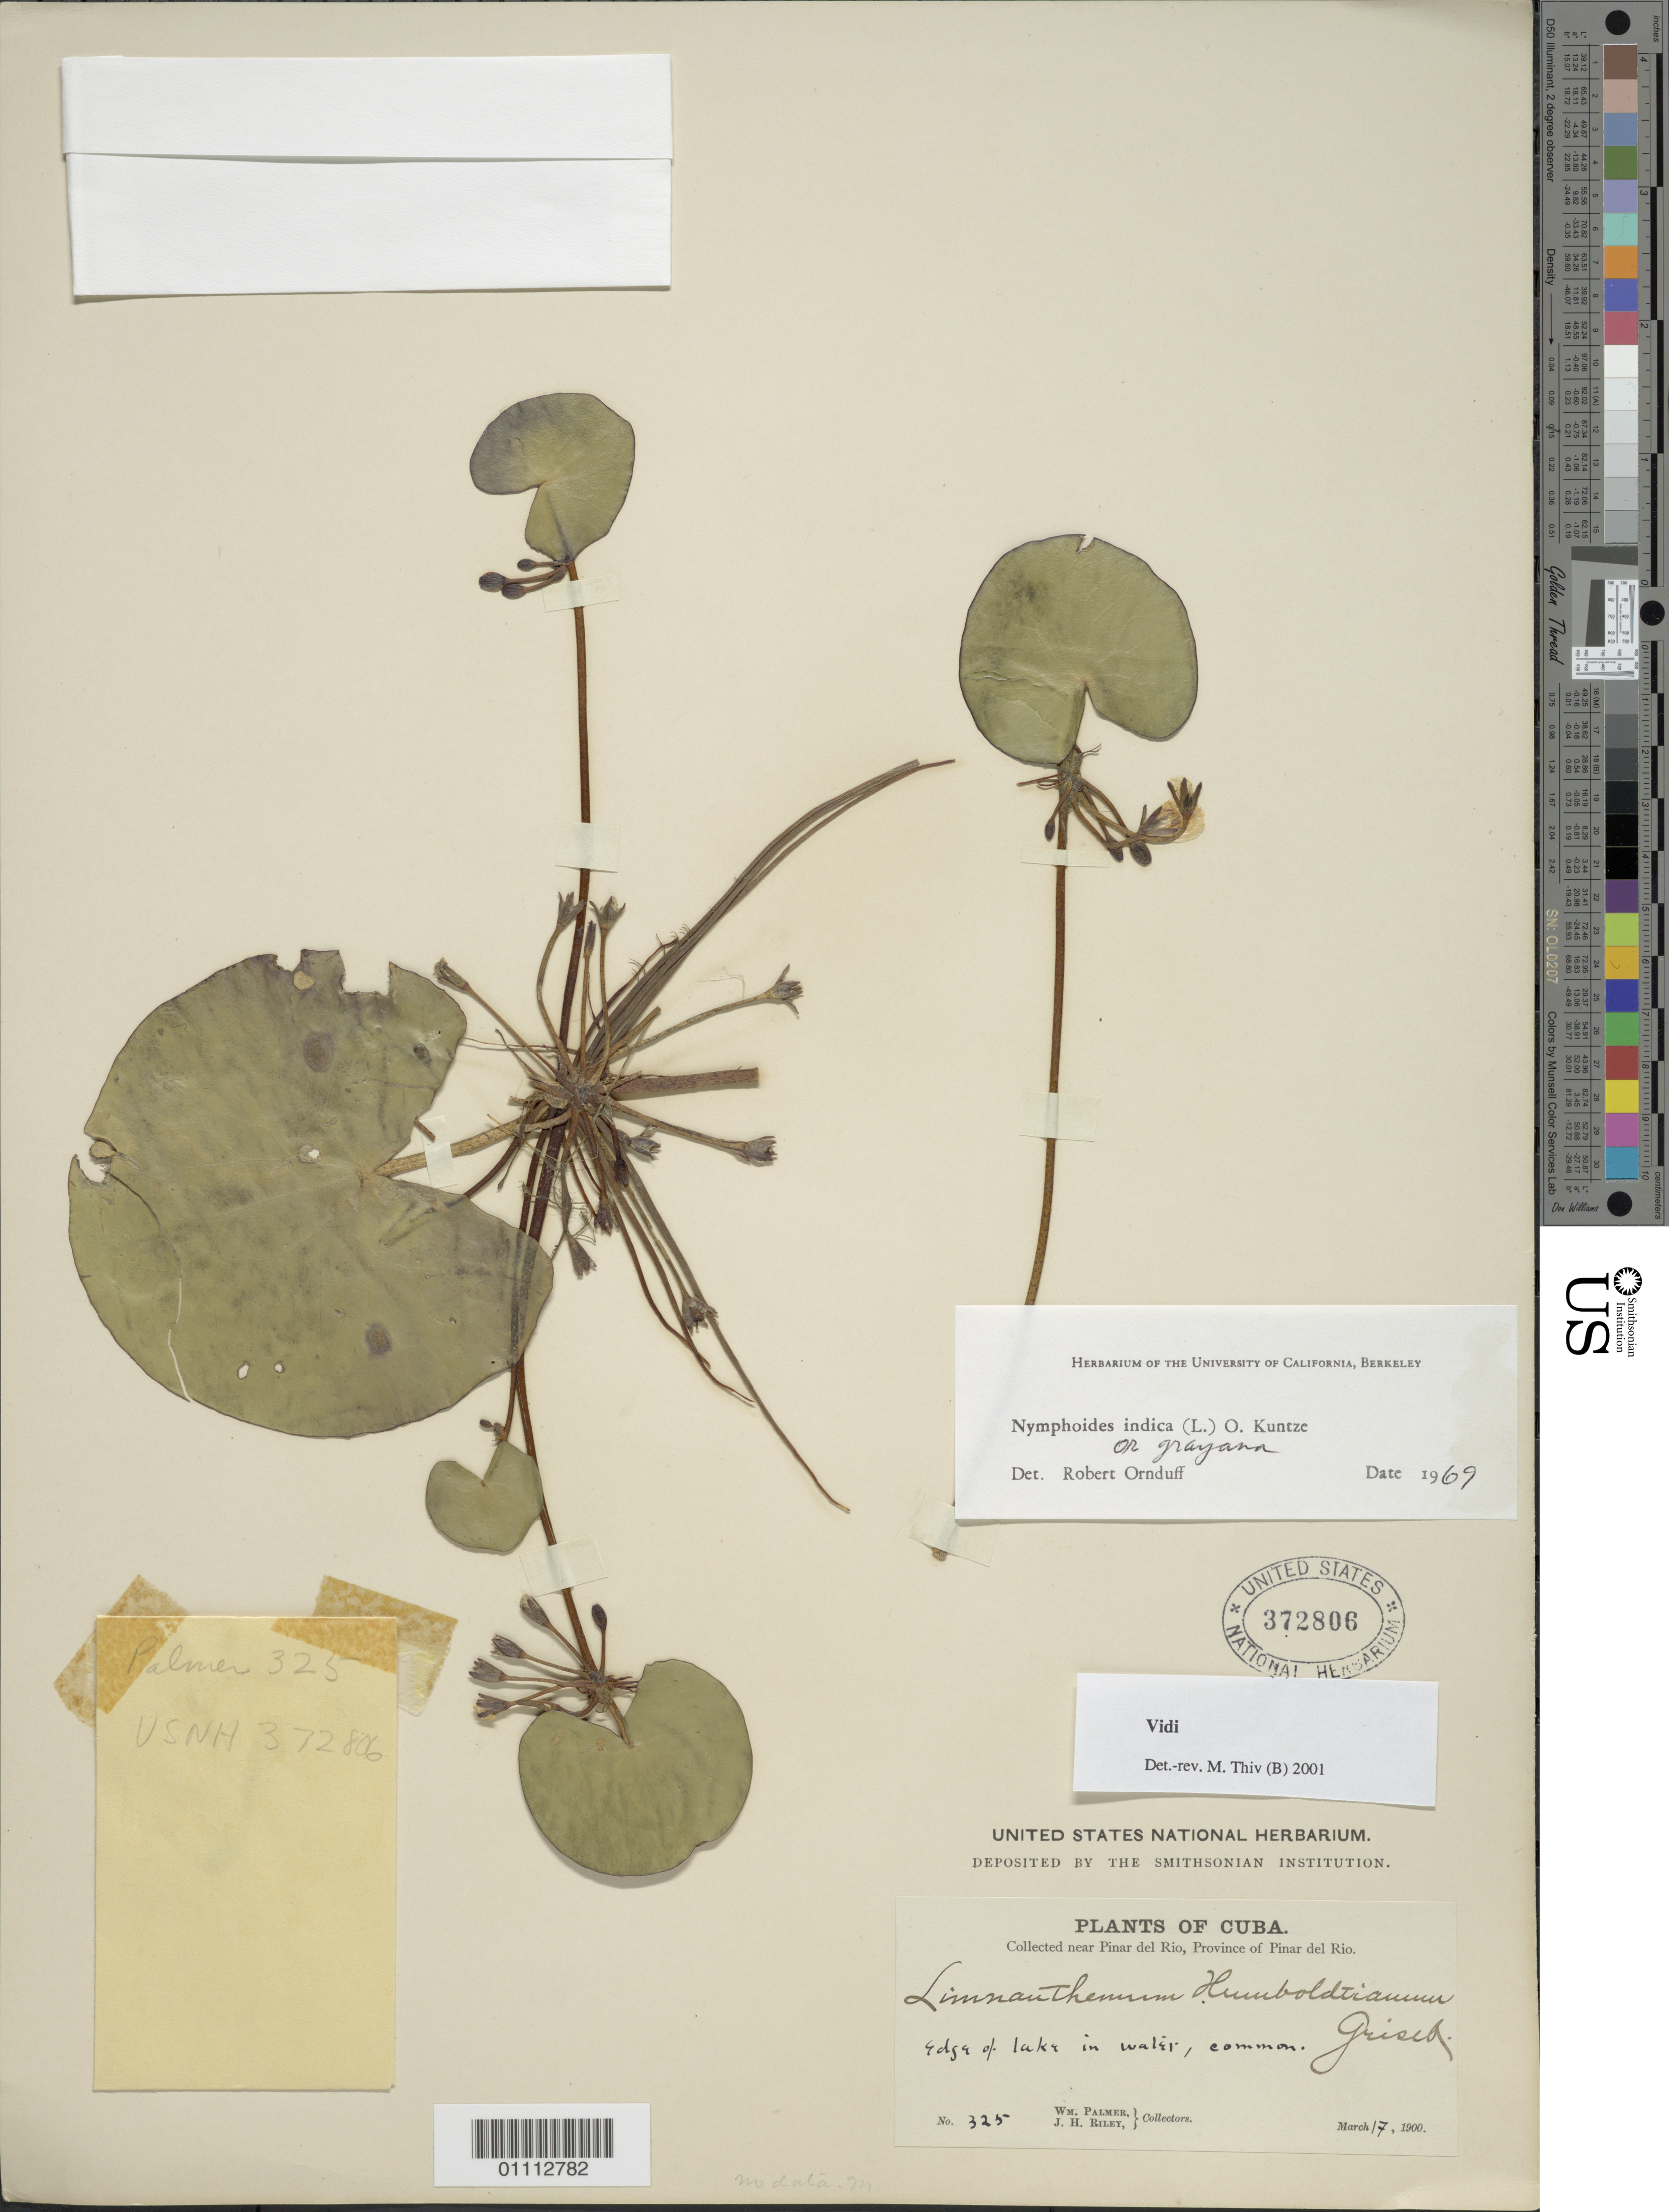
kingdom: Plantae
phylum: Tracheophyta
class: Magnoliopsida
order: Asterales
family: Menyanthaceae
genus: Nymphoides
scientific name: Nymphoides indica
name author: (L.) Kuntze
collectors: W. Palmer & J. H. Riley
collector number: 325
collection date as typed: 17 Mar 1900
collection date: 1900-03-17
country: Cuba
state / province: Pinar del Rio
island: Cuba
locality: Collected near Pinar del Rio Edge of lake in water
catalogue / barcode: US 372806